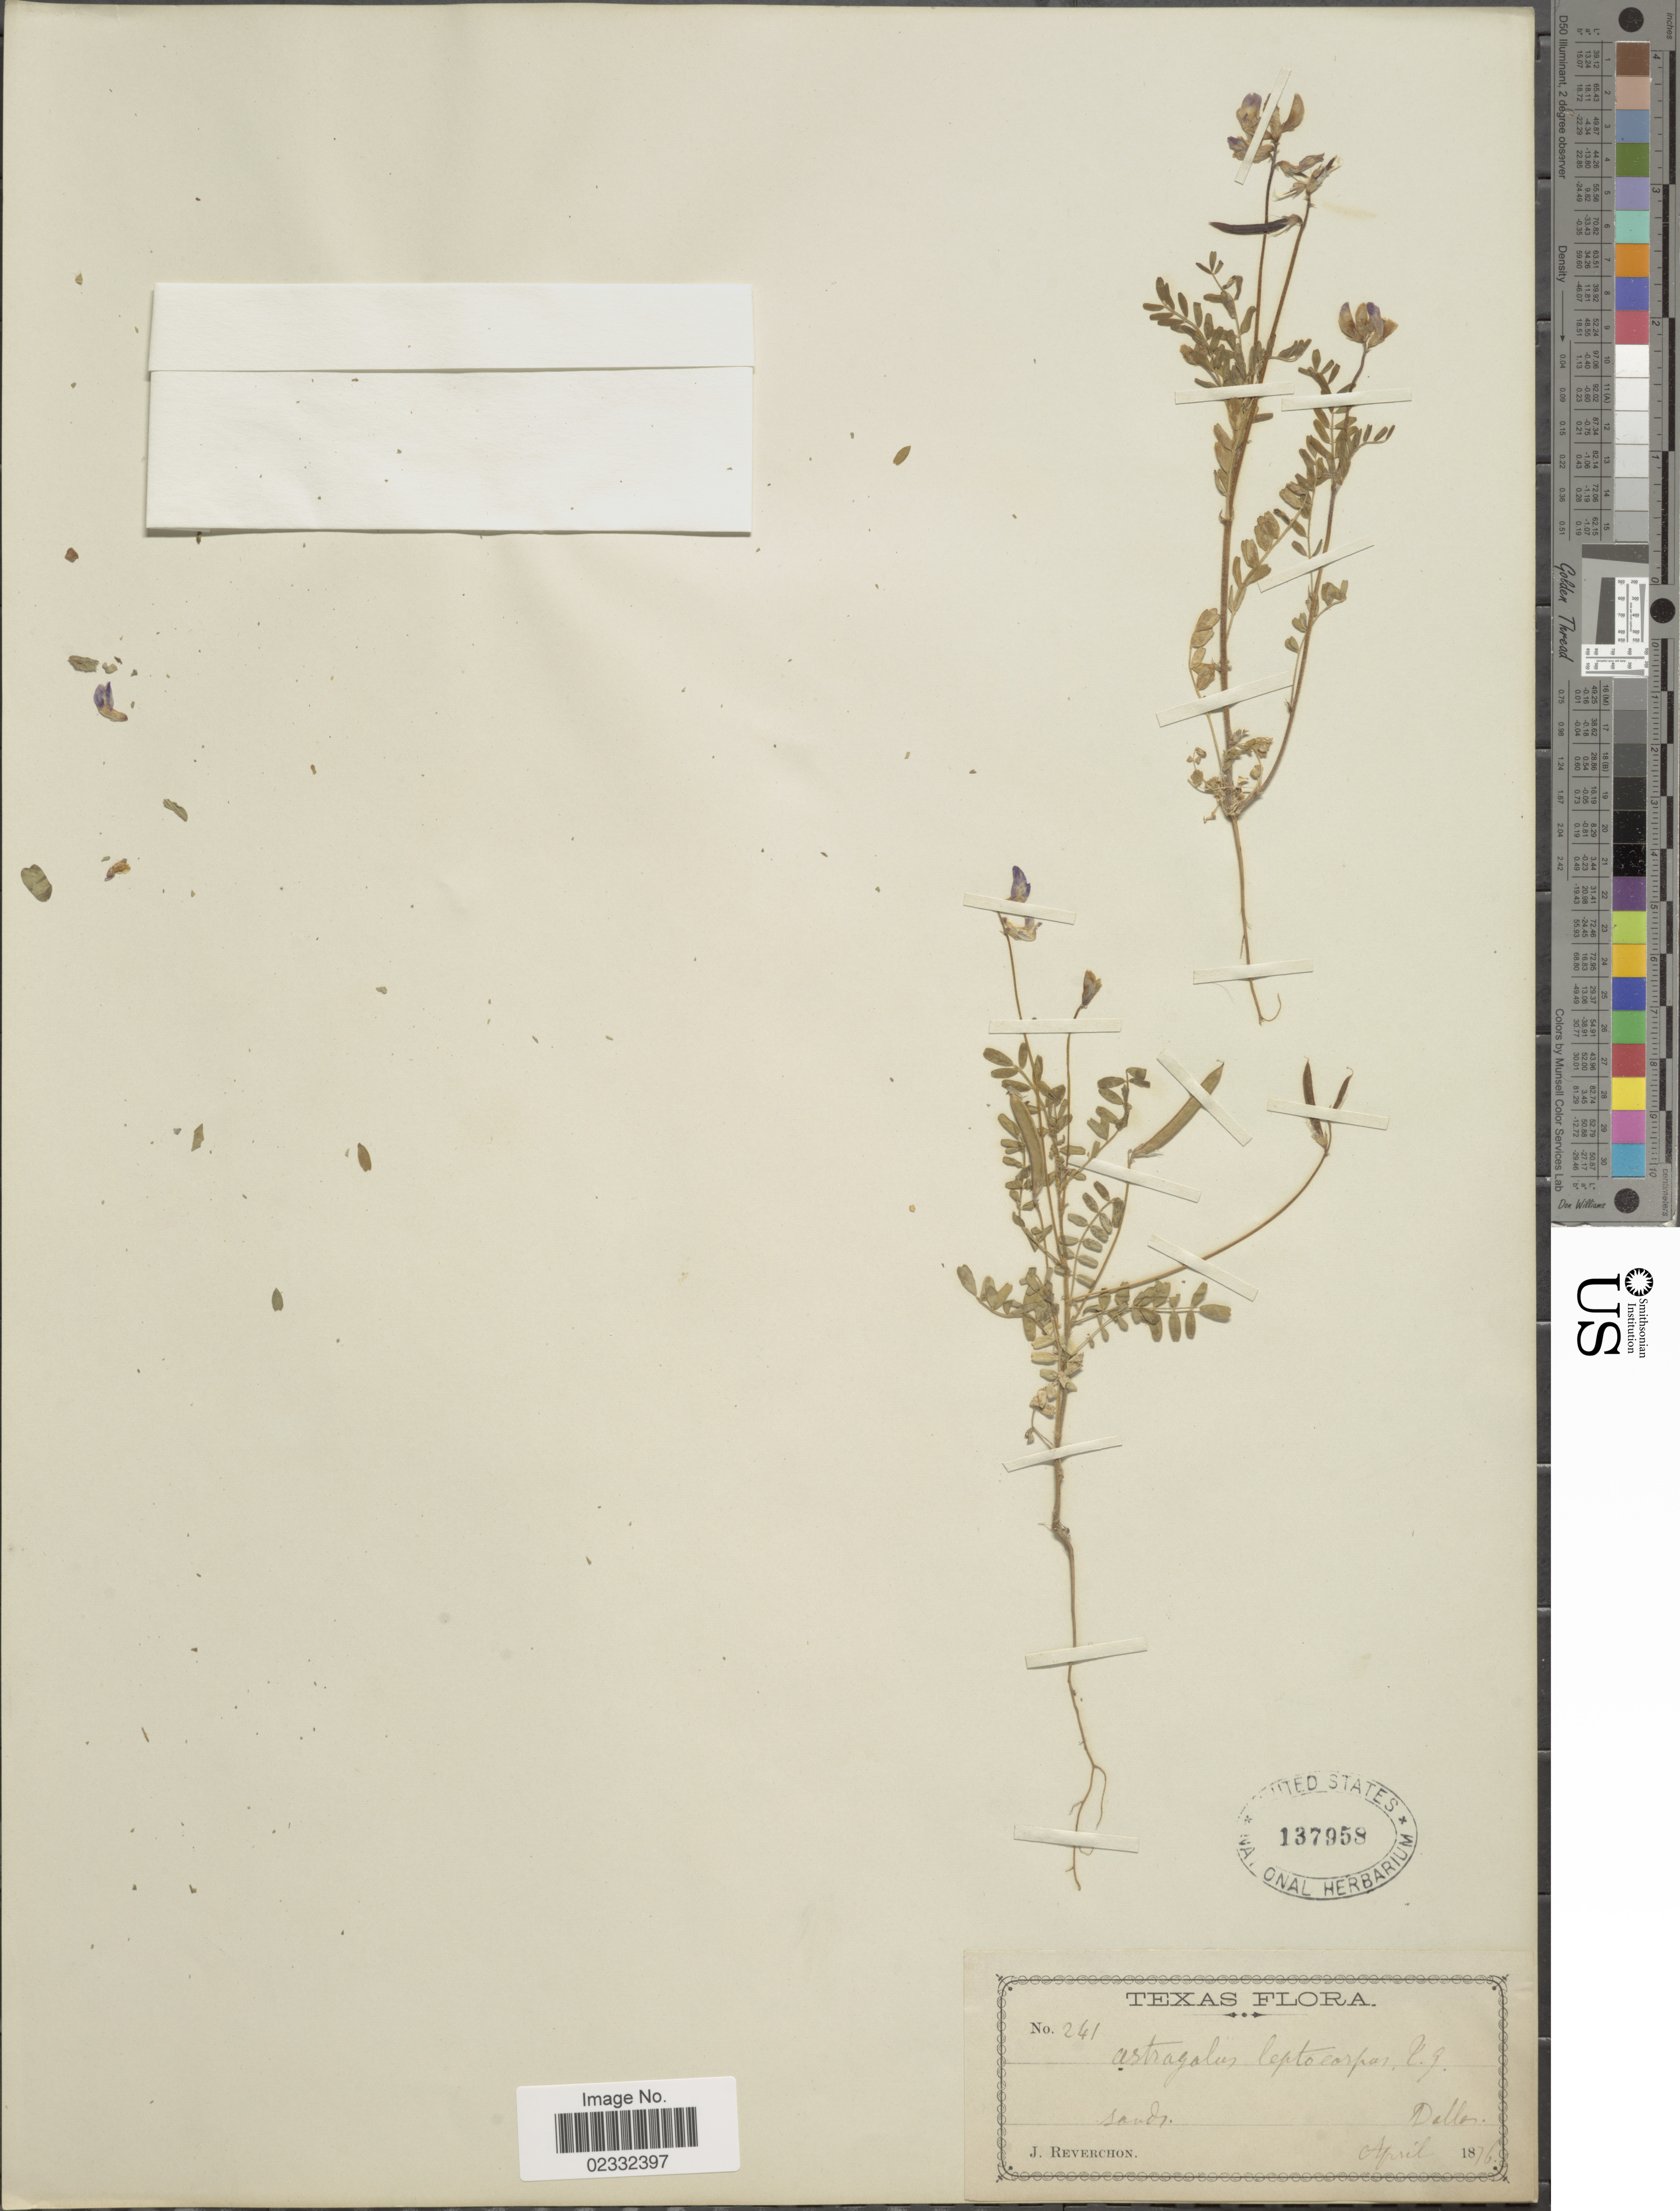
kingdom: Plantae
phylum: Tracheophyta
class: Magnoliopsida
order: Fabales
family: Fabaceae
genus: Astragalus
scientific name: Astragalus leptocarpus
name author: Torr. & A. Gray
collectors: J. Reverchon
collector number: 241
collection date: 1876-04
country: United States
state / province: Texas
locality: Dallas.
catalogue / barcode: US 137958